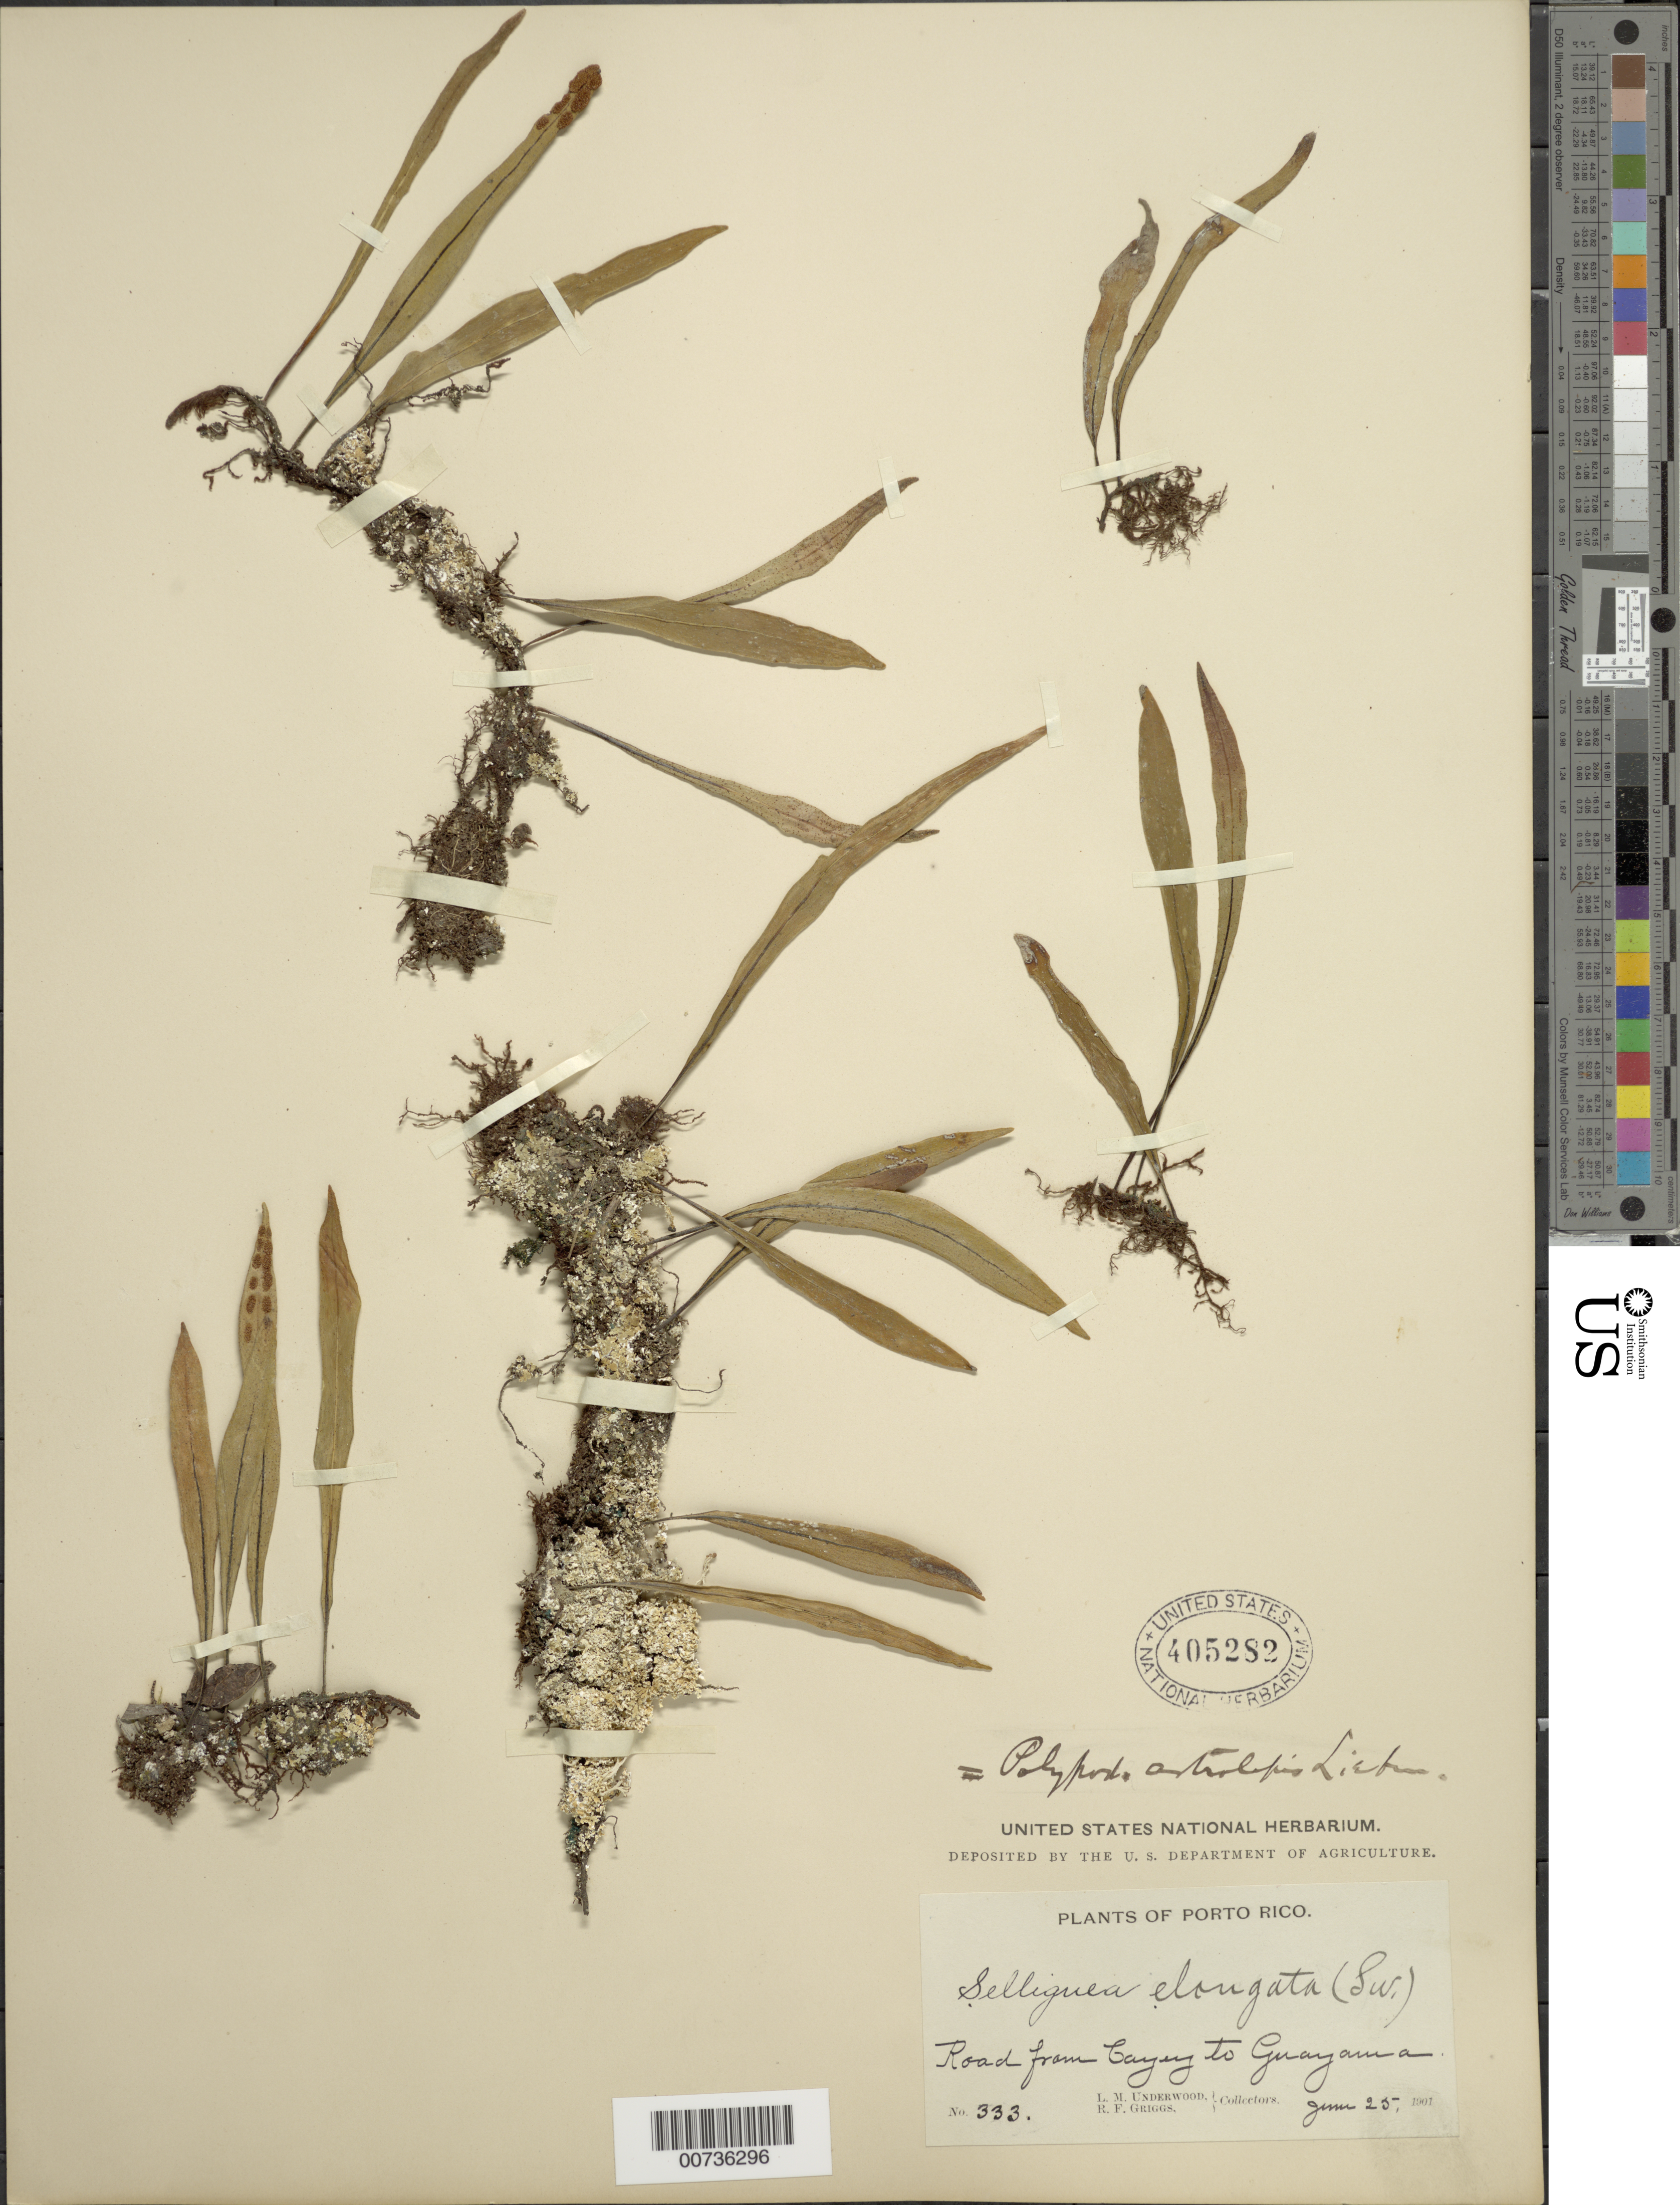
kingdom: Plantae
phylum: Tracheophyta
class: Polypodiopsida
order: Polypodiales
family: Polypodiaceae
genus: Pleopeltis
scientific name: Pleopeltis astrolepis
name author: (Liebm.) E. Fourn.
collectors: L. M. Underwood & R. F. Griggs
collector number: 333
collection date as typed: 25 Jun 1901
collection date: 1901-06-25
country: Puerto Rico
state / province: Cayey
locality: Road from Cayey to Guayama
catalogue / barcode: US 405282